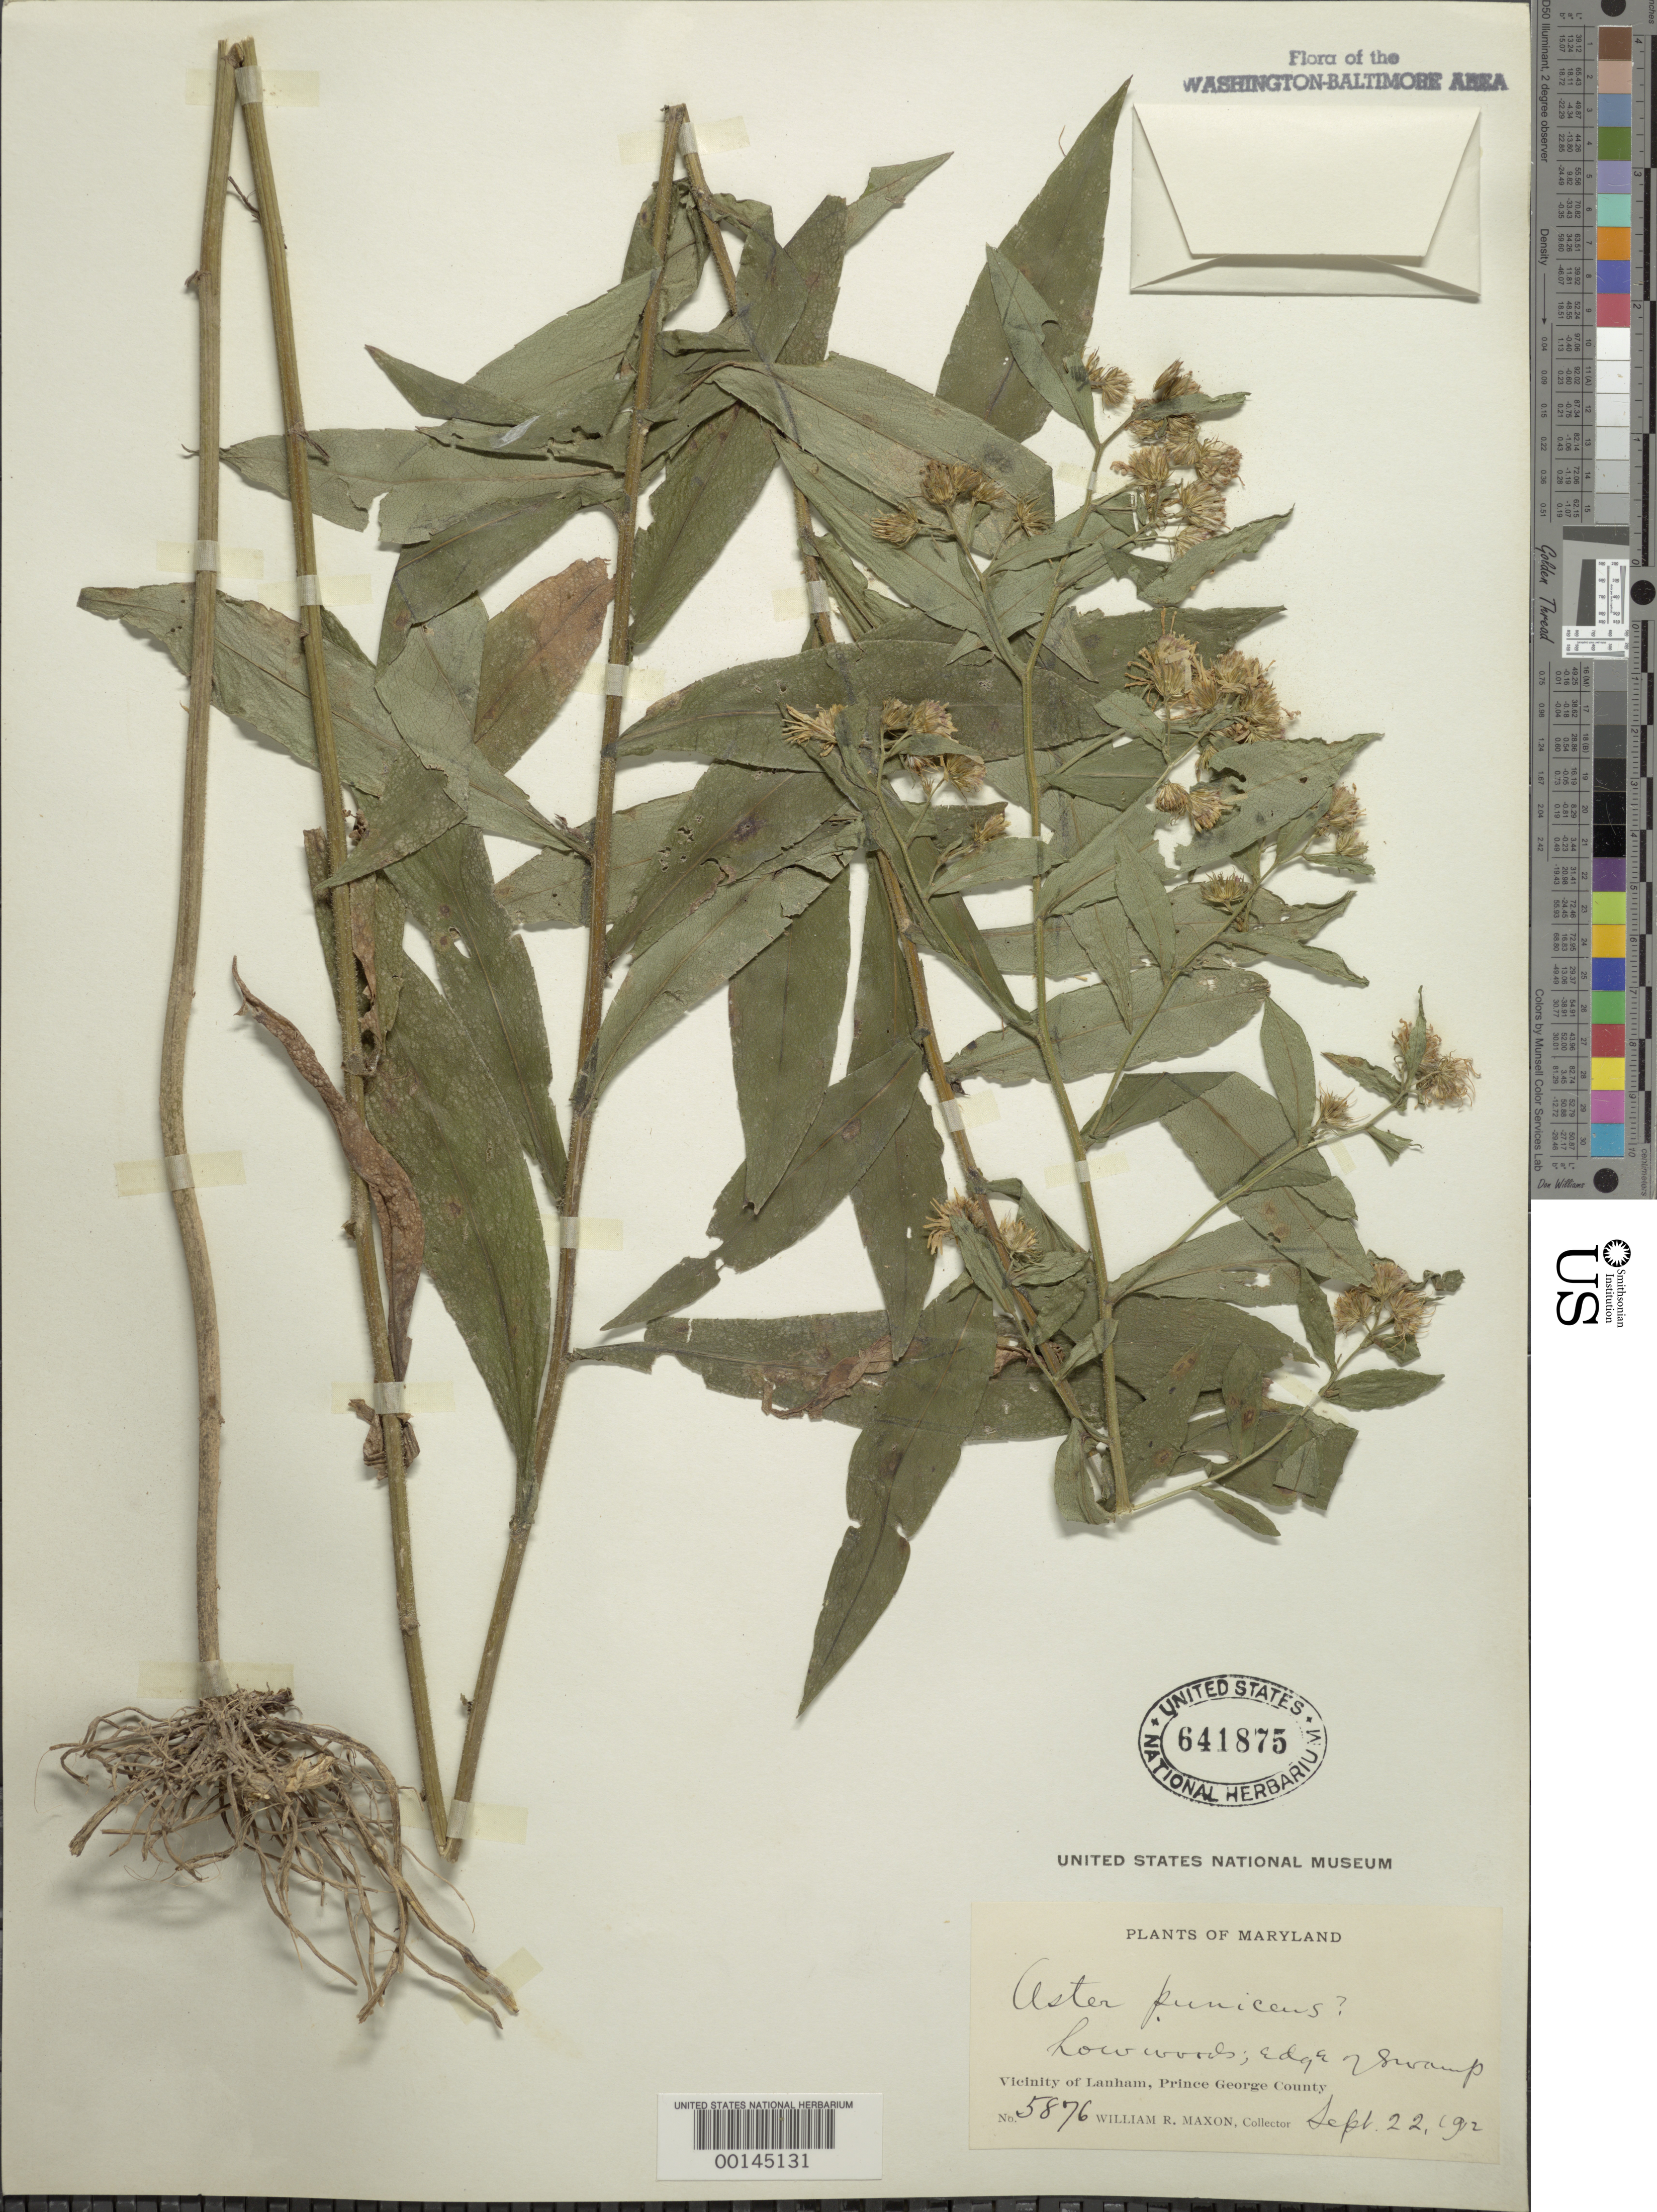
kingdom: Plantae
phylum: Tracheophyta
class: Magnoliopsida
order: Asterales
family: Asteraceae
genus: Symphyotrichum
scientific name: Symphyotrichum puniceum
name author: (L.) Á. Löve & D. Löve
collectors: W. R. Maxon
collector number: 5876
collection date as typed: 22 Sep 1912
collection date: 1912-09-22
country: United States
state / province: Maryland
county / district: Prince George's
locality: Lanham vicinity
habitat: Swamp edge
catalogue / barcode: US 641875